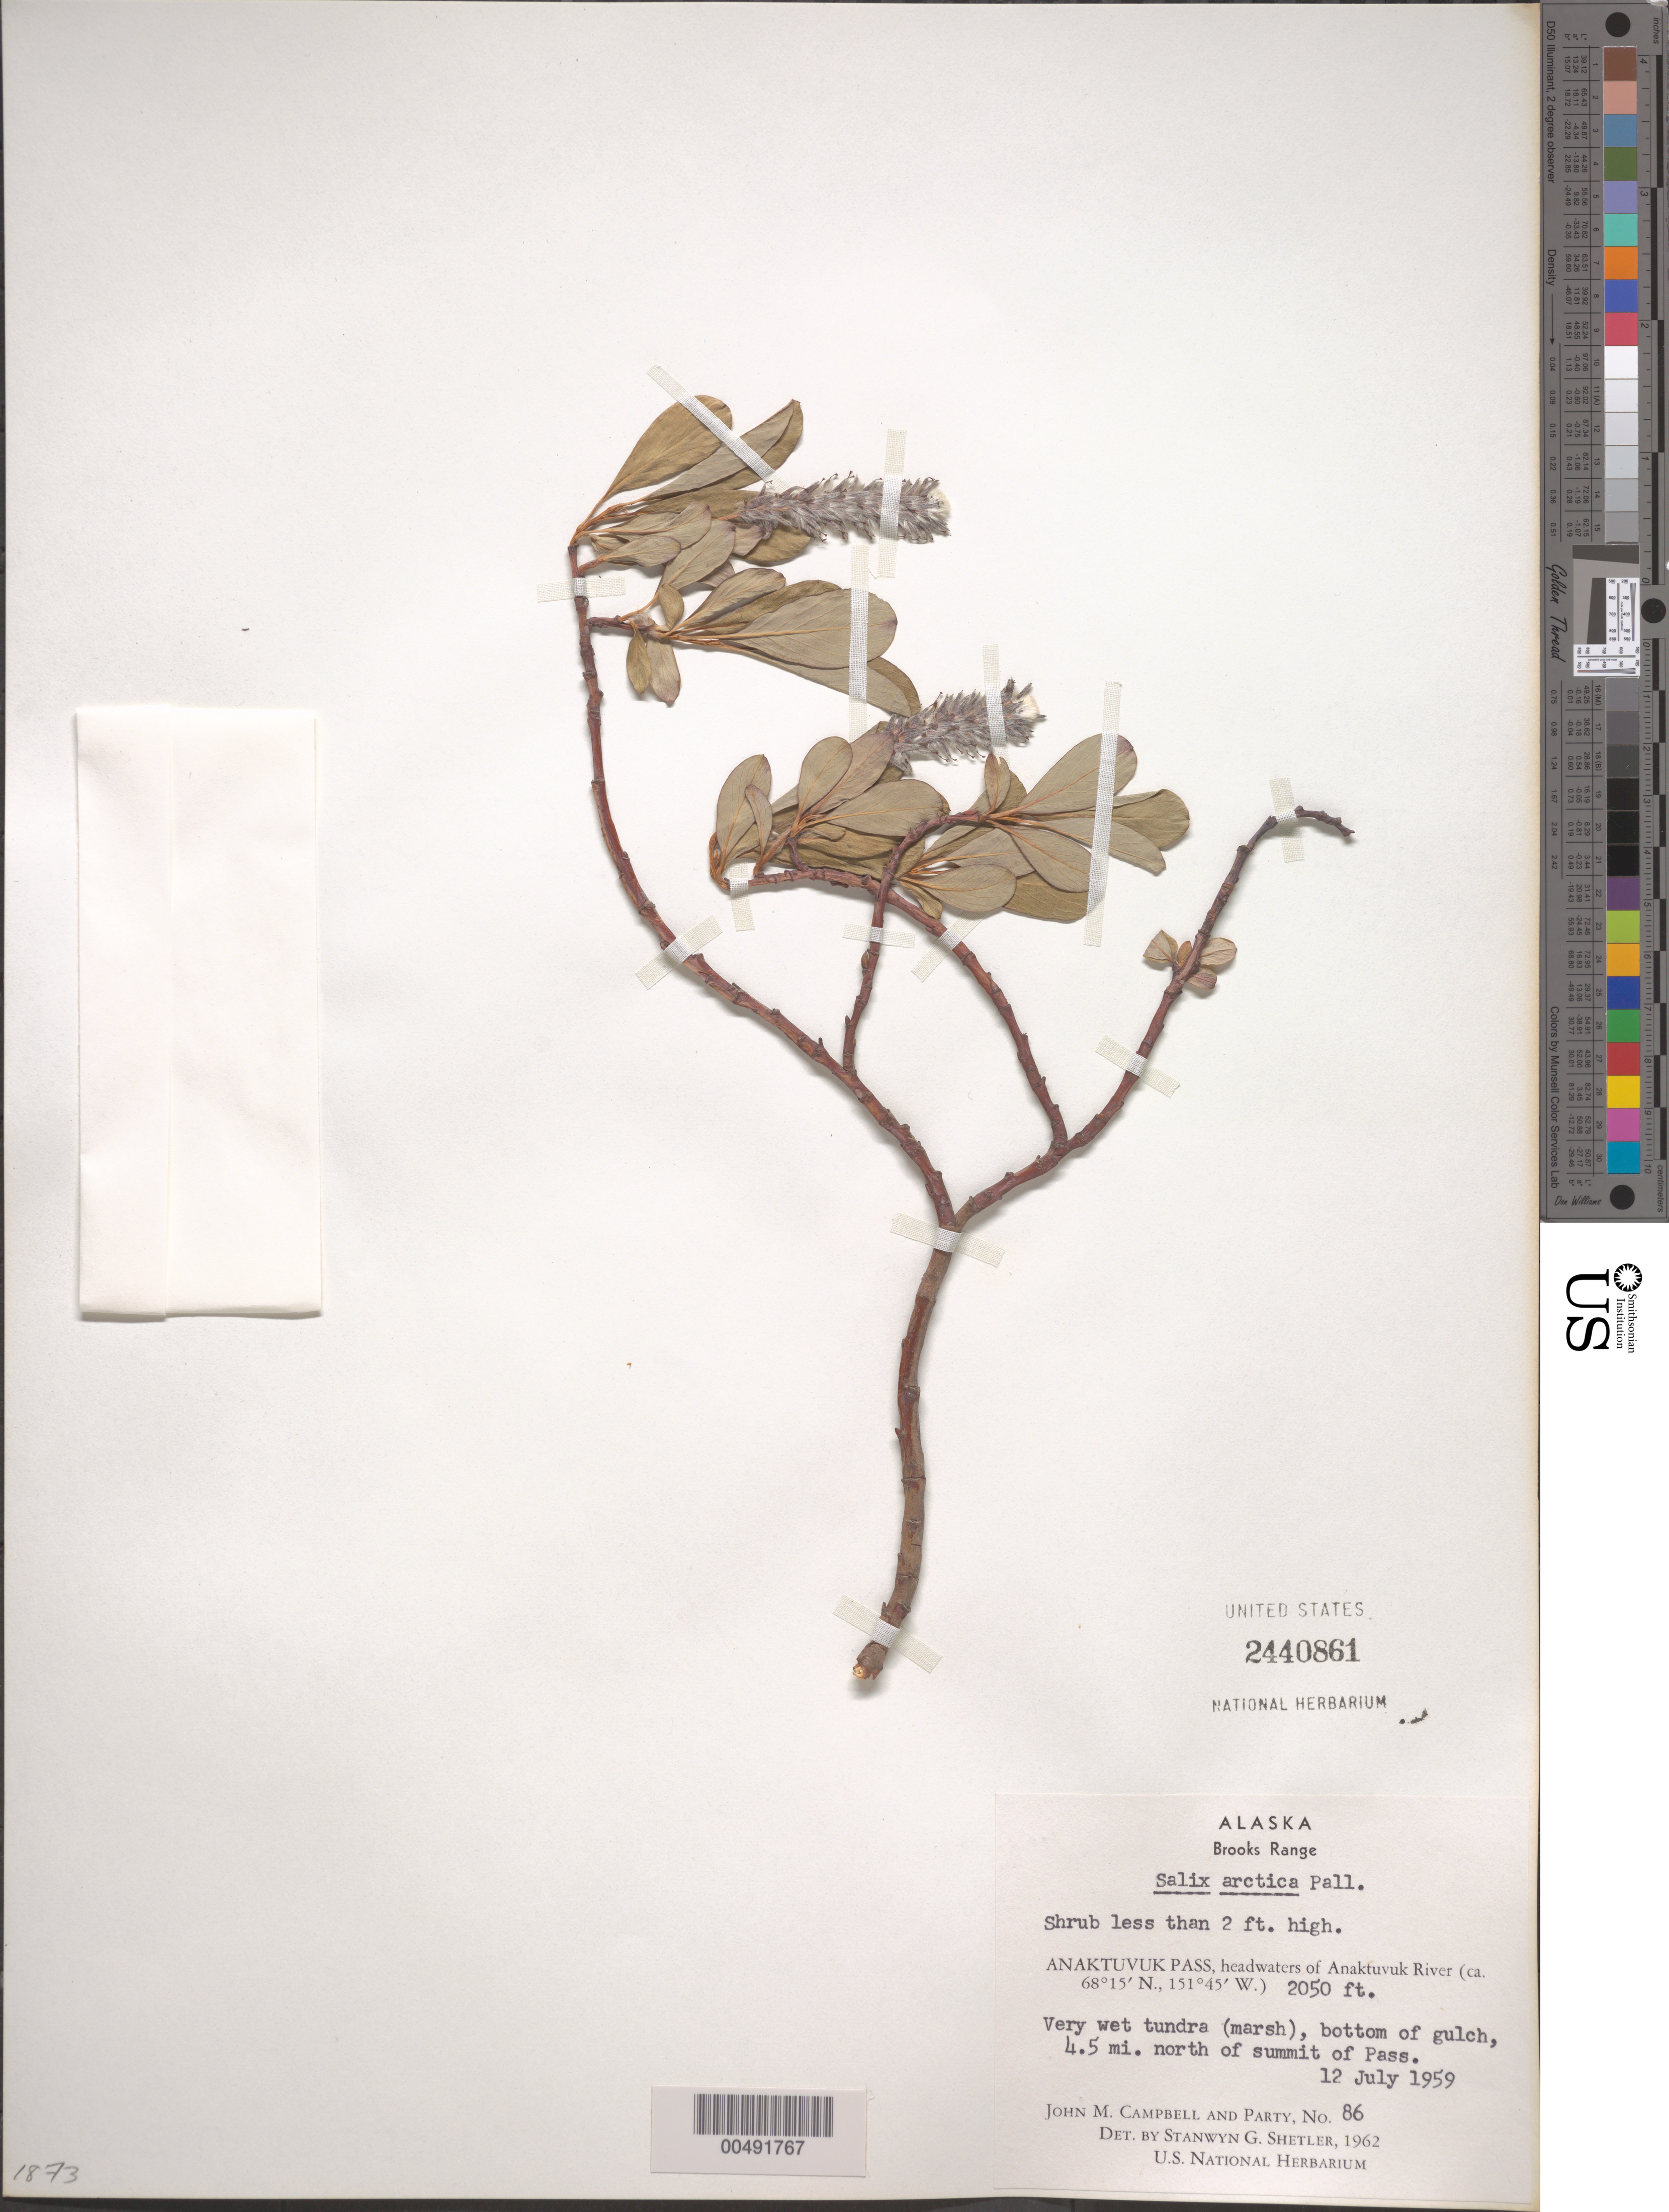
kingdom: Plantae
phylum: Tracheophyta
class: Magnoliopsida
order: Malpighiales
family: Salicaceae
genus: Salix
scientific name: Salix arctica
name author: Pall.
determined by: Shetler, Stanwyn G., (US), NMNH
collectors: J. M. Campbell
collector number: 86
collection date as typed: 12 Jul 1959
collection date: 1959-07-12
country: United States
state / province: Alaska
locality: Brooks Range, 4.5 mi. N of summit of Anaktuvuk Pass, headwaters of Anaktuvuk River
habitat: very wet tundra (marsh), bottom of gulch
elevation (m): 625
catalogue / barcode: US 2440861